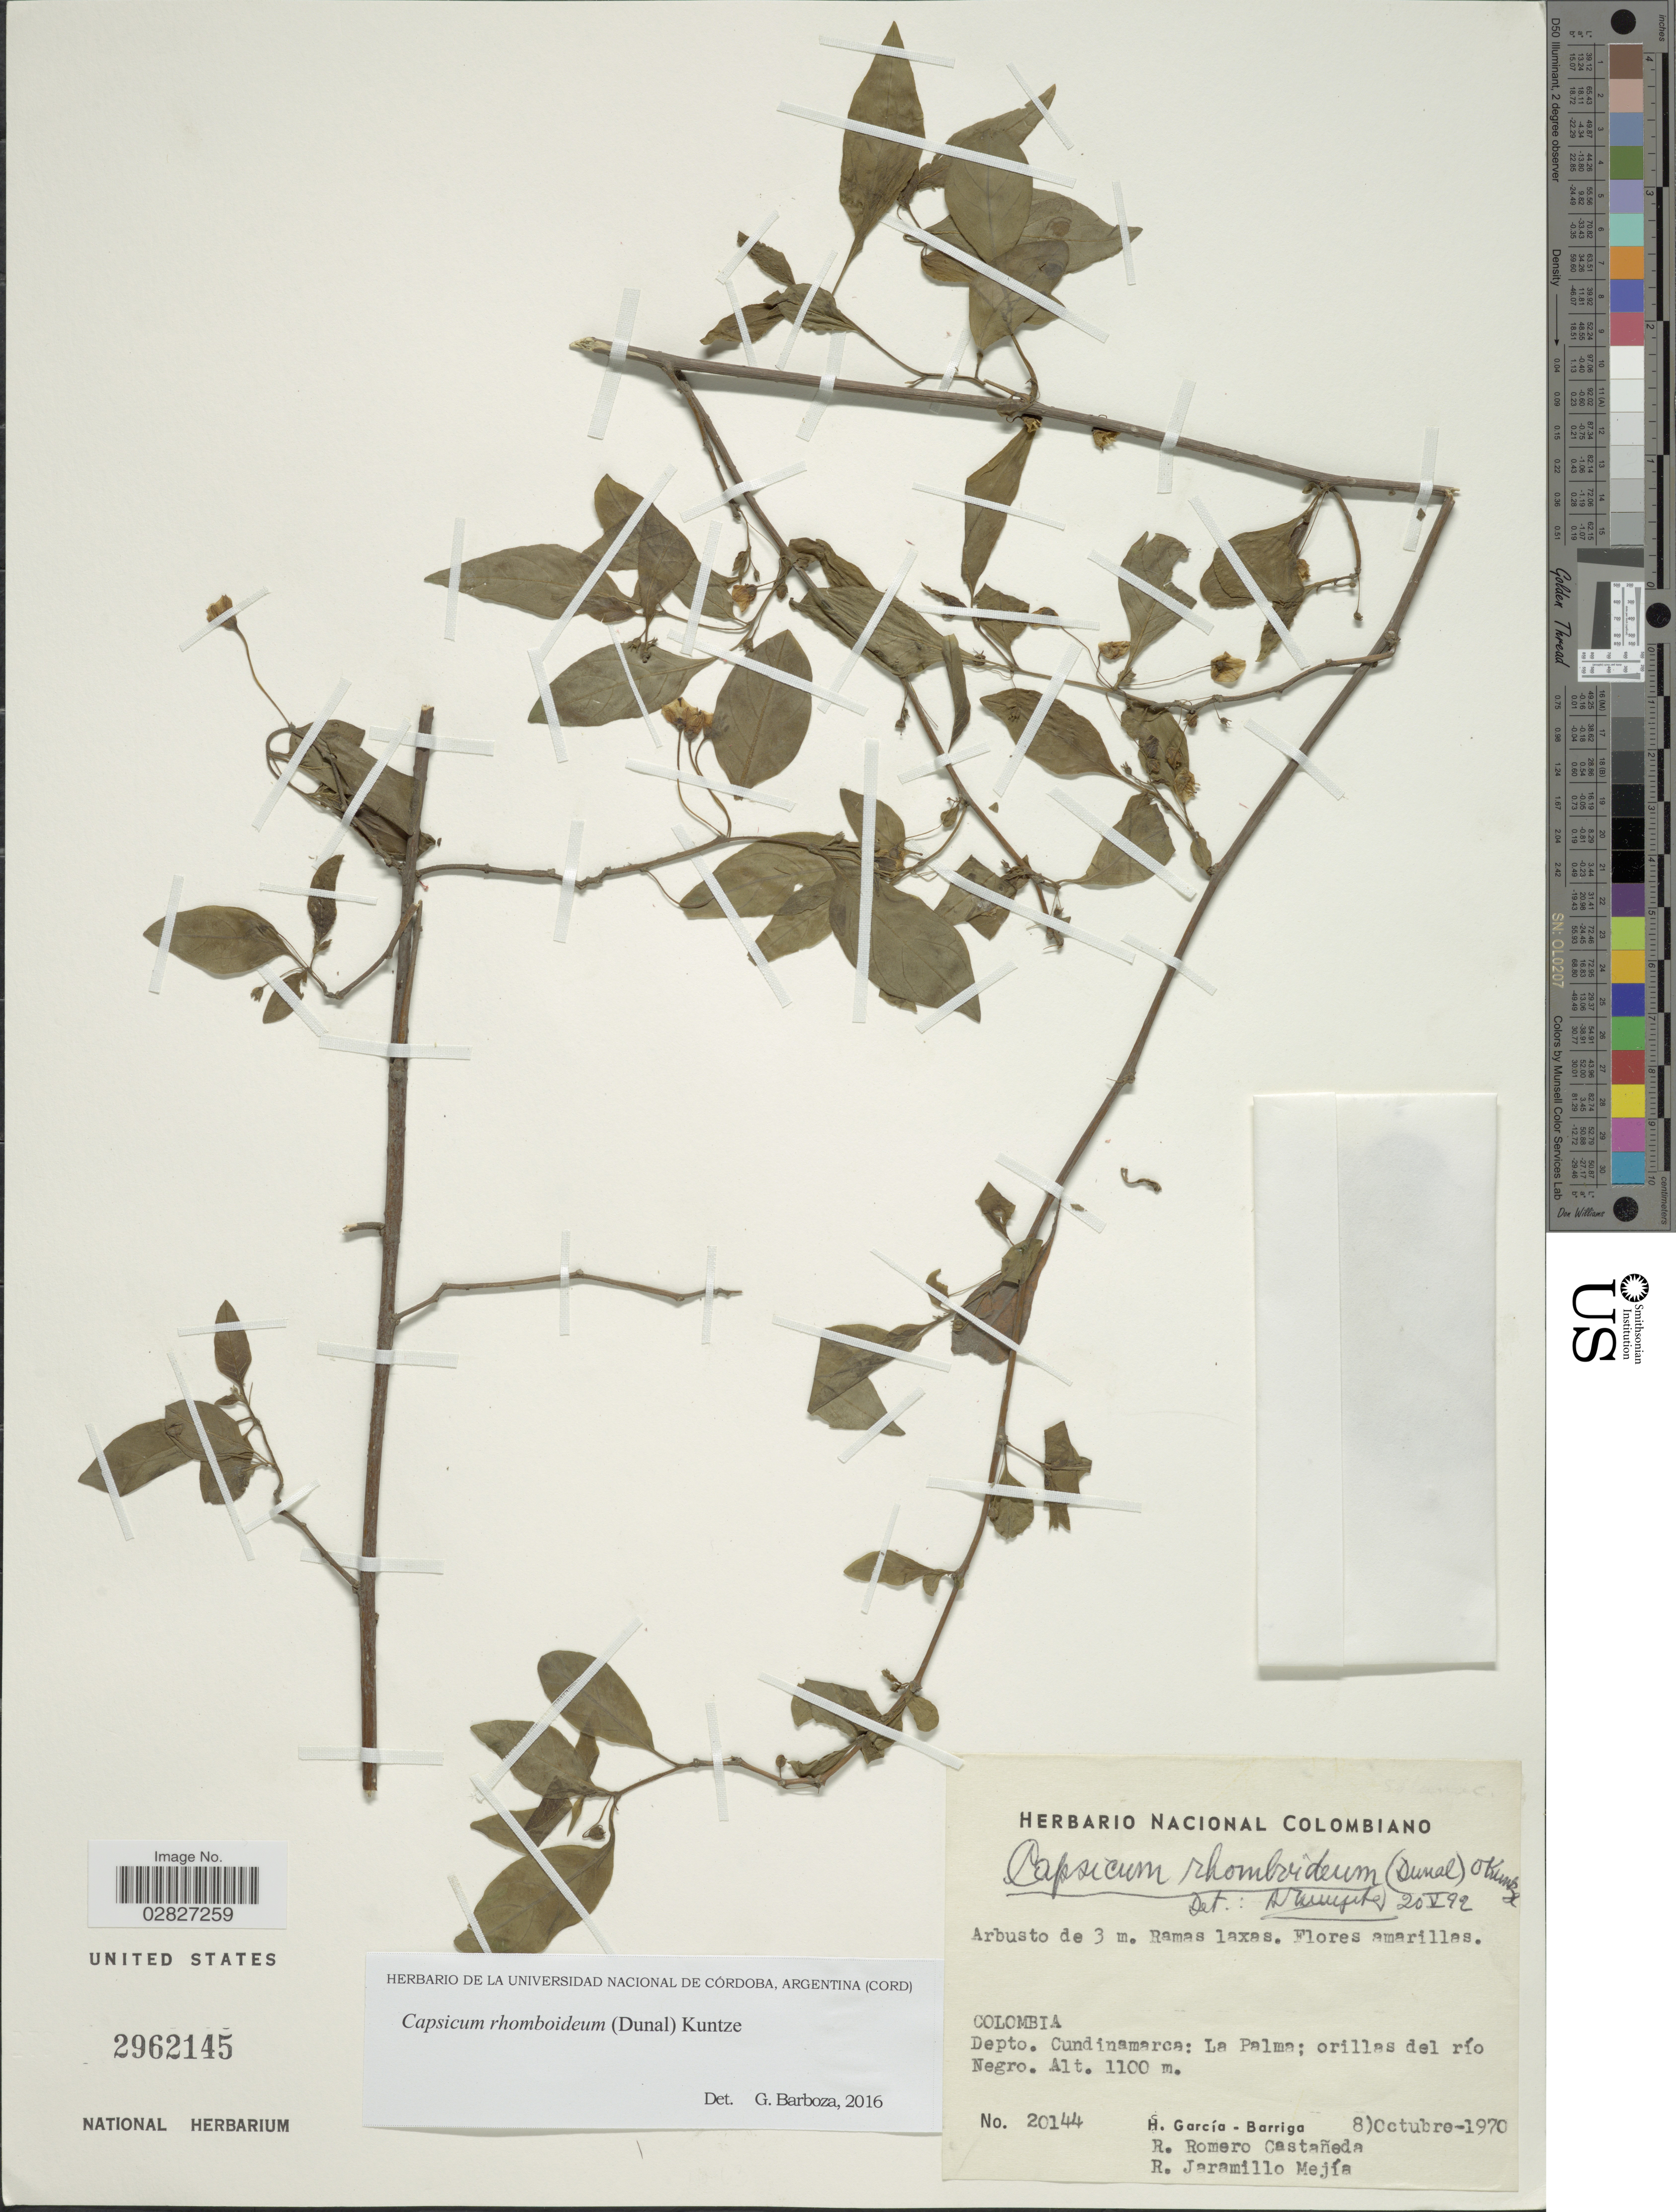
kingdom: Plantae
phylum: Tracheophyta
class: Magnoliopsida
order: Solanales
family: Solanaceae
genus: Capsicum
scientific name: Capsicum rhomboideum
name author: (Humb. & Bonpl. ex Dunal) Kuntze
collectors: H. García Barriga, R. Romero Castañeda & R. Jaramillo M.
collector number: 20144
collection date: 1970-10-08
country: Colombia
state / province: Cundinamarca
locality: Depto. Cundinamarca: La Palma; orillas del río Negro.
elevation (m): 1100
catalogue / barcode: US 2962145